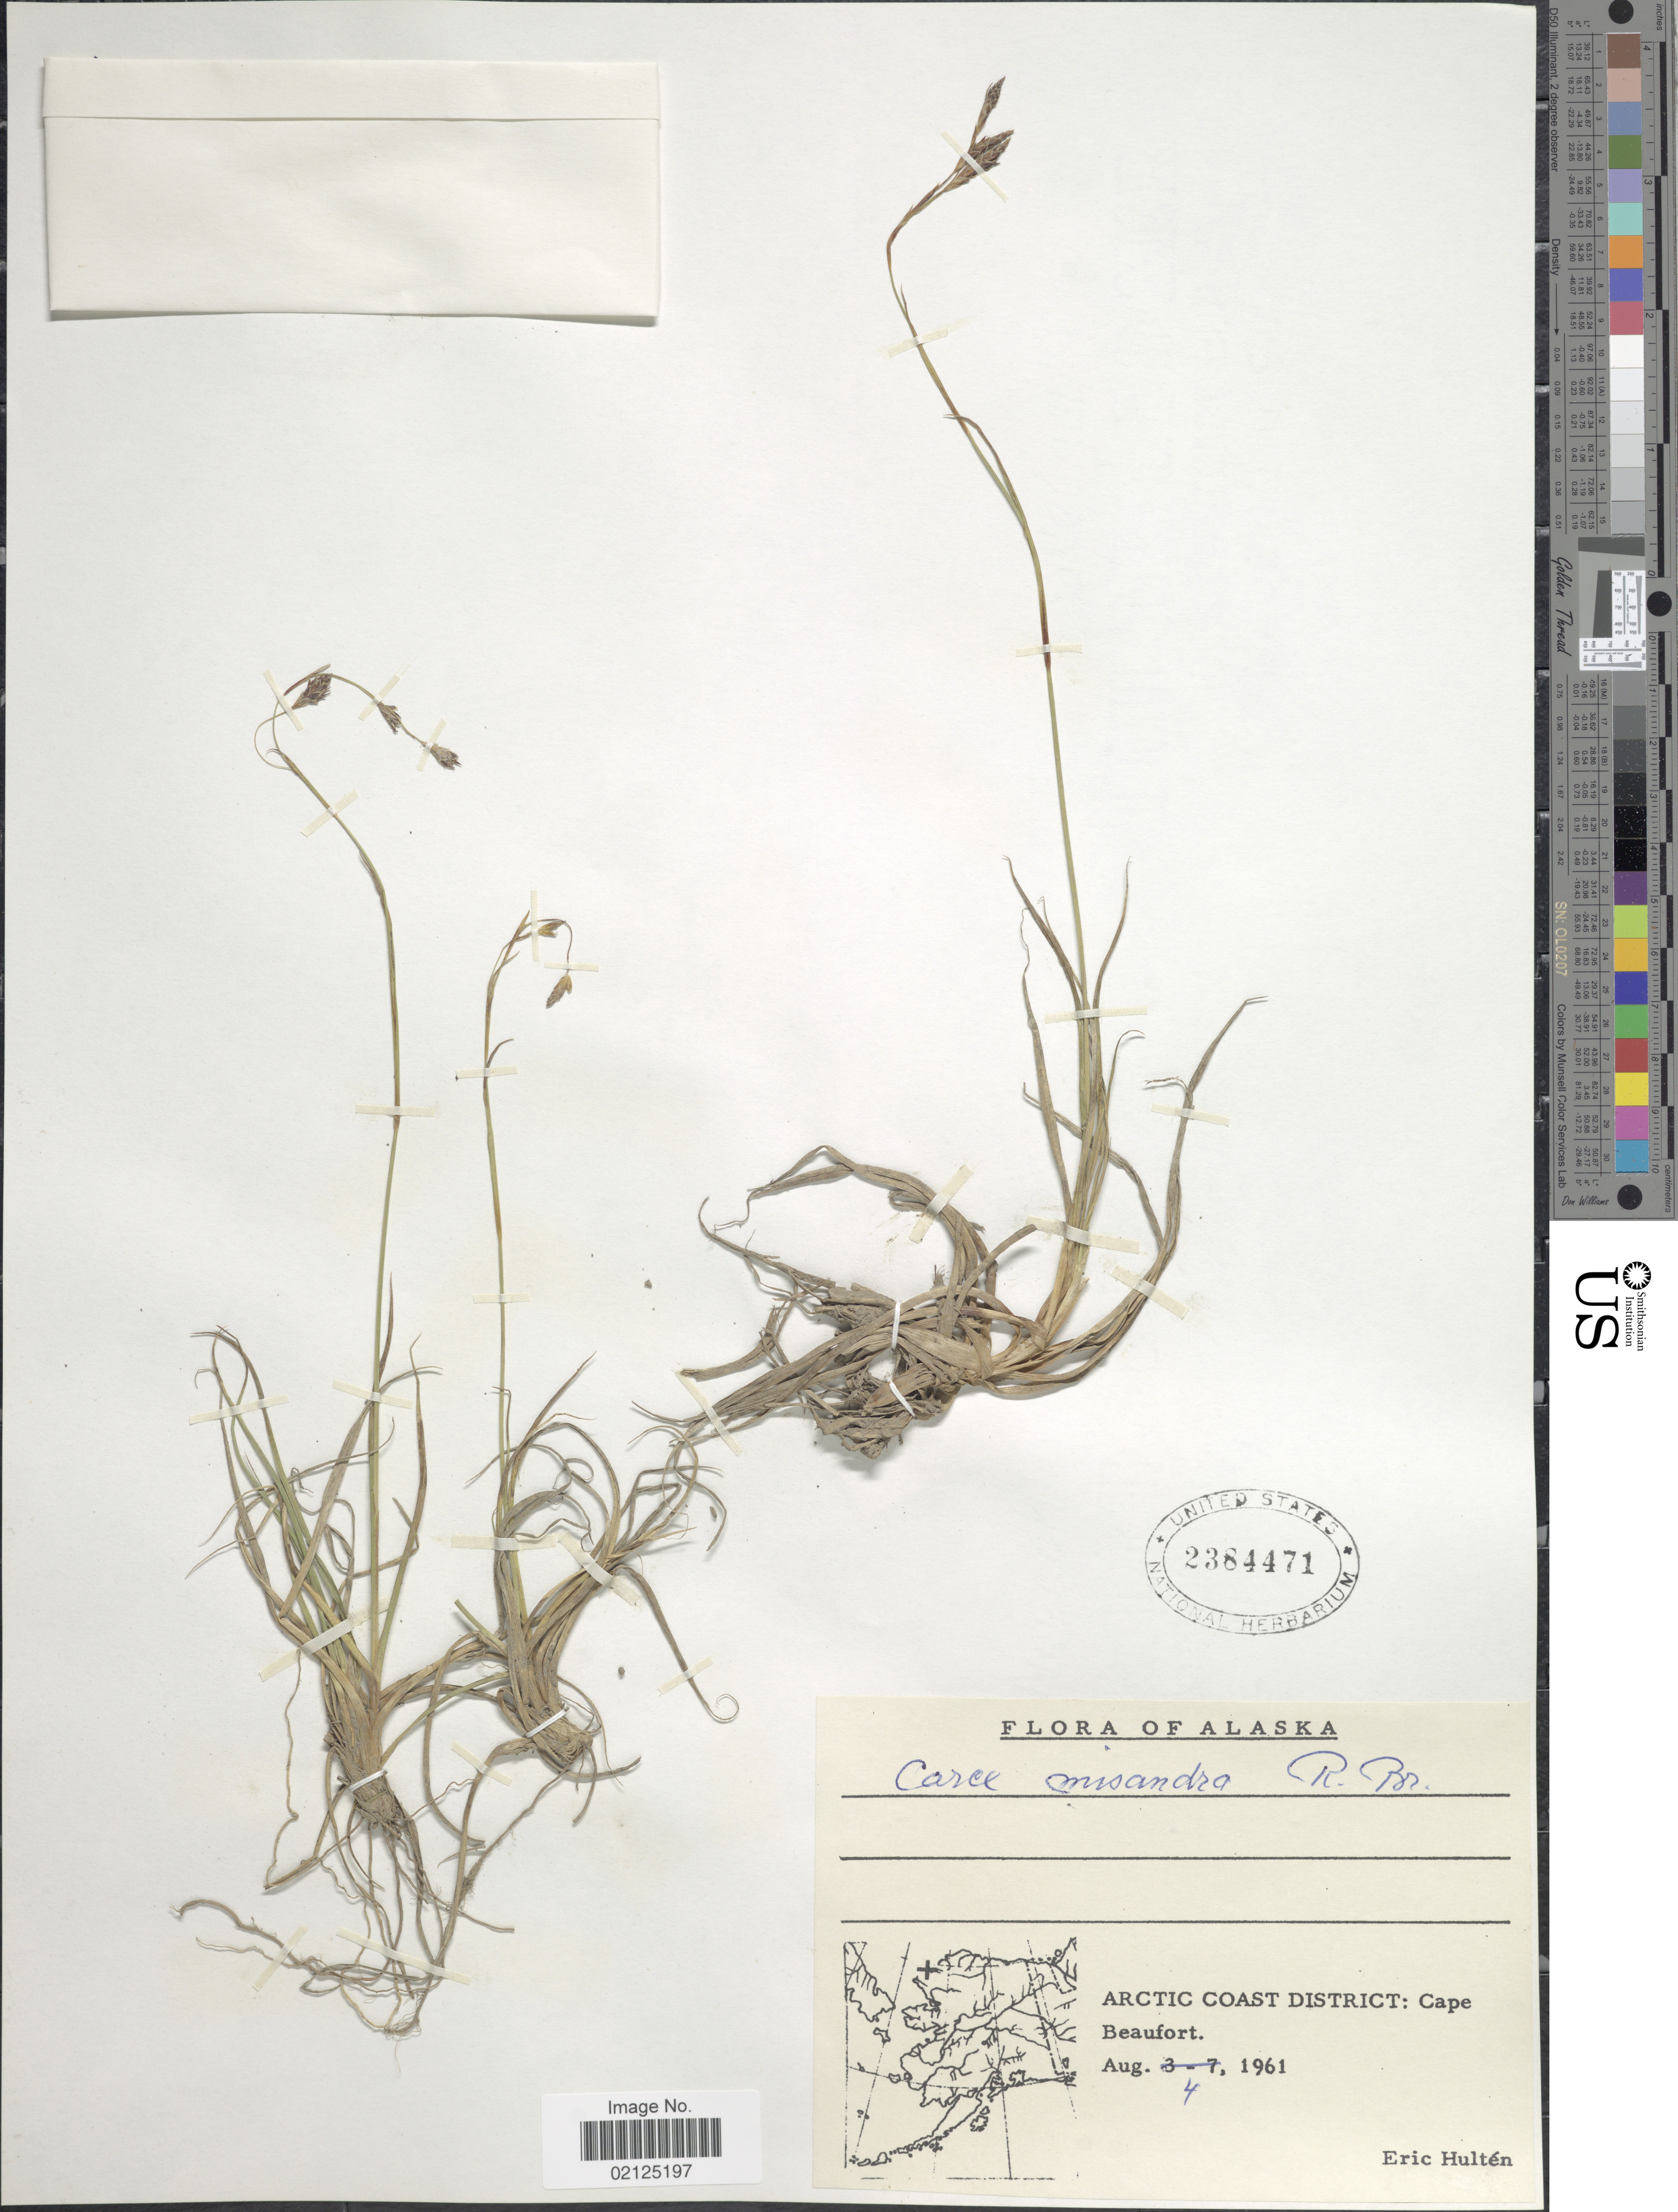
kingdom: Plantae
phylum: Tracheophyta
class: Liliopsida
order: Poales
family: Cyperaceae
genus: Carex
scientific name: Carex fuliginosa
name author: Schkuhr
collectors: E. G. Hultén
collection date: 1961-08-04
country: United States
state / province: Alaska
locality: Arctic Coast District: Cape Beaufort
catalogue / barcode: US 2384471